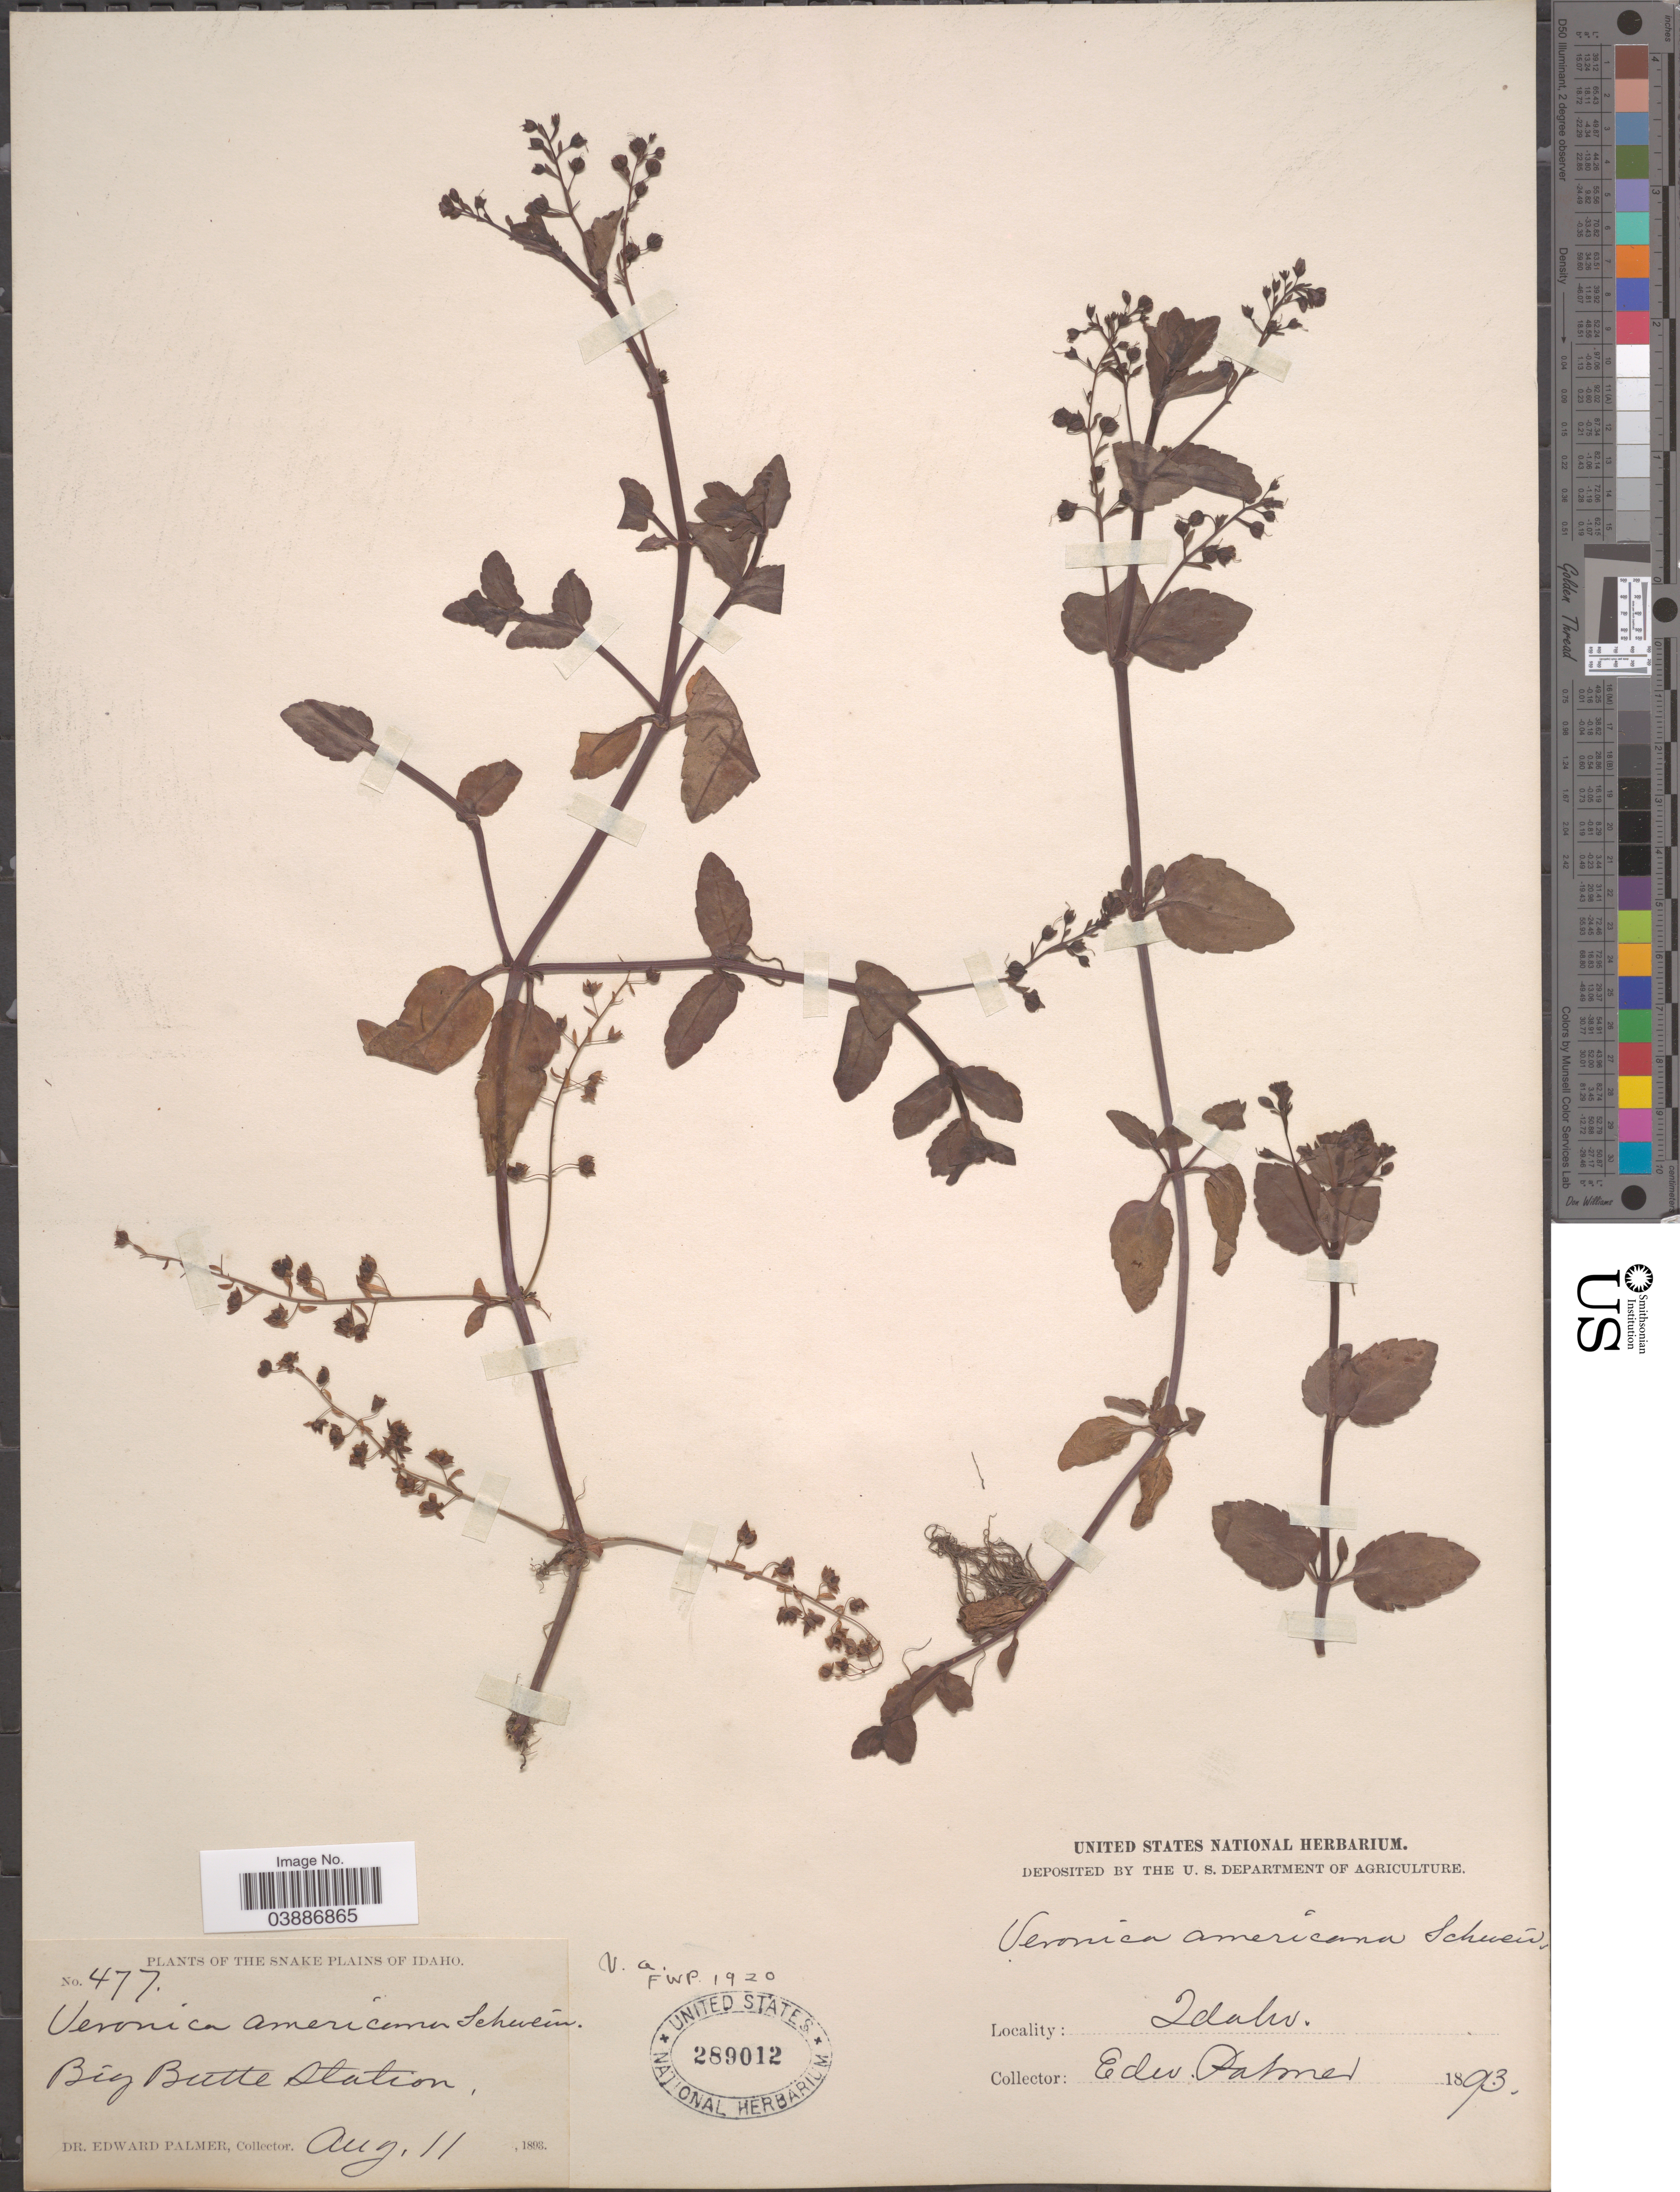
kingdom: Plantae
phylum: Tracheophyta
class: Magnoliopsida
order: Lamiales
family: Plantaginaceae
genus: Veronica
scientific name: Veronica americana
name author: Schwein. ex Benth.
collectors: E. Palmer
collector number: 477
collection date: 1893-08-11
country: United States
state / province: Idaho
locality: The Snake Plains of Idaho. Big Butte Station.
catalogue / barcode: US 289012